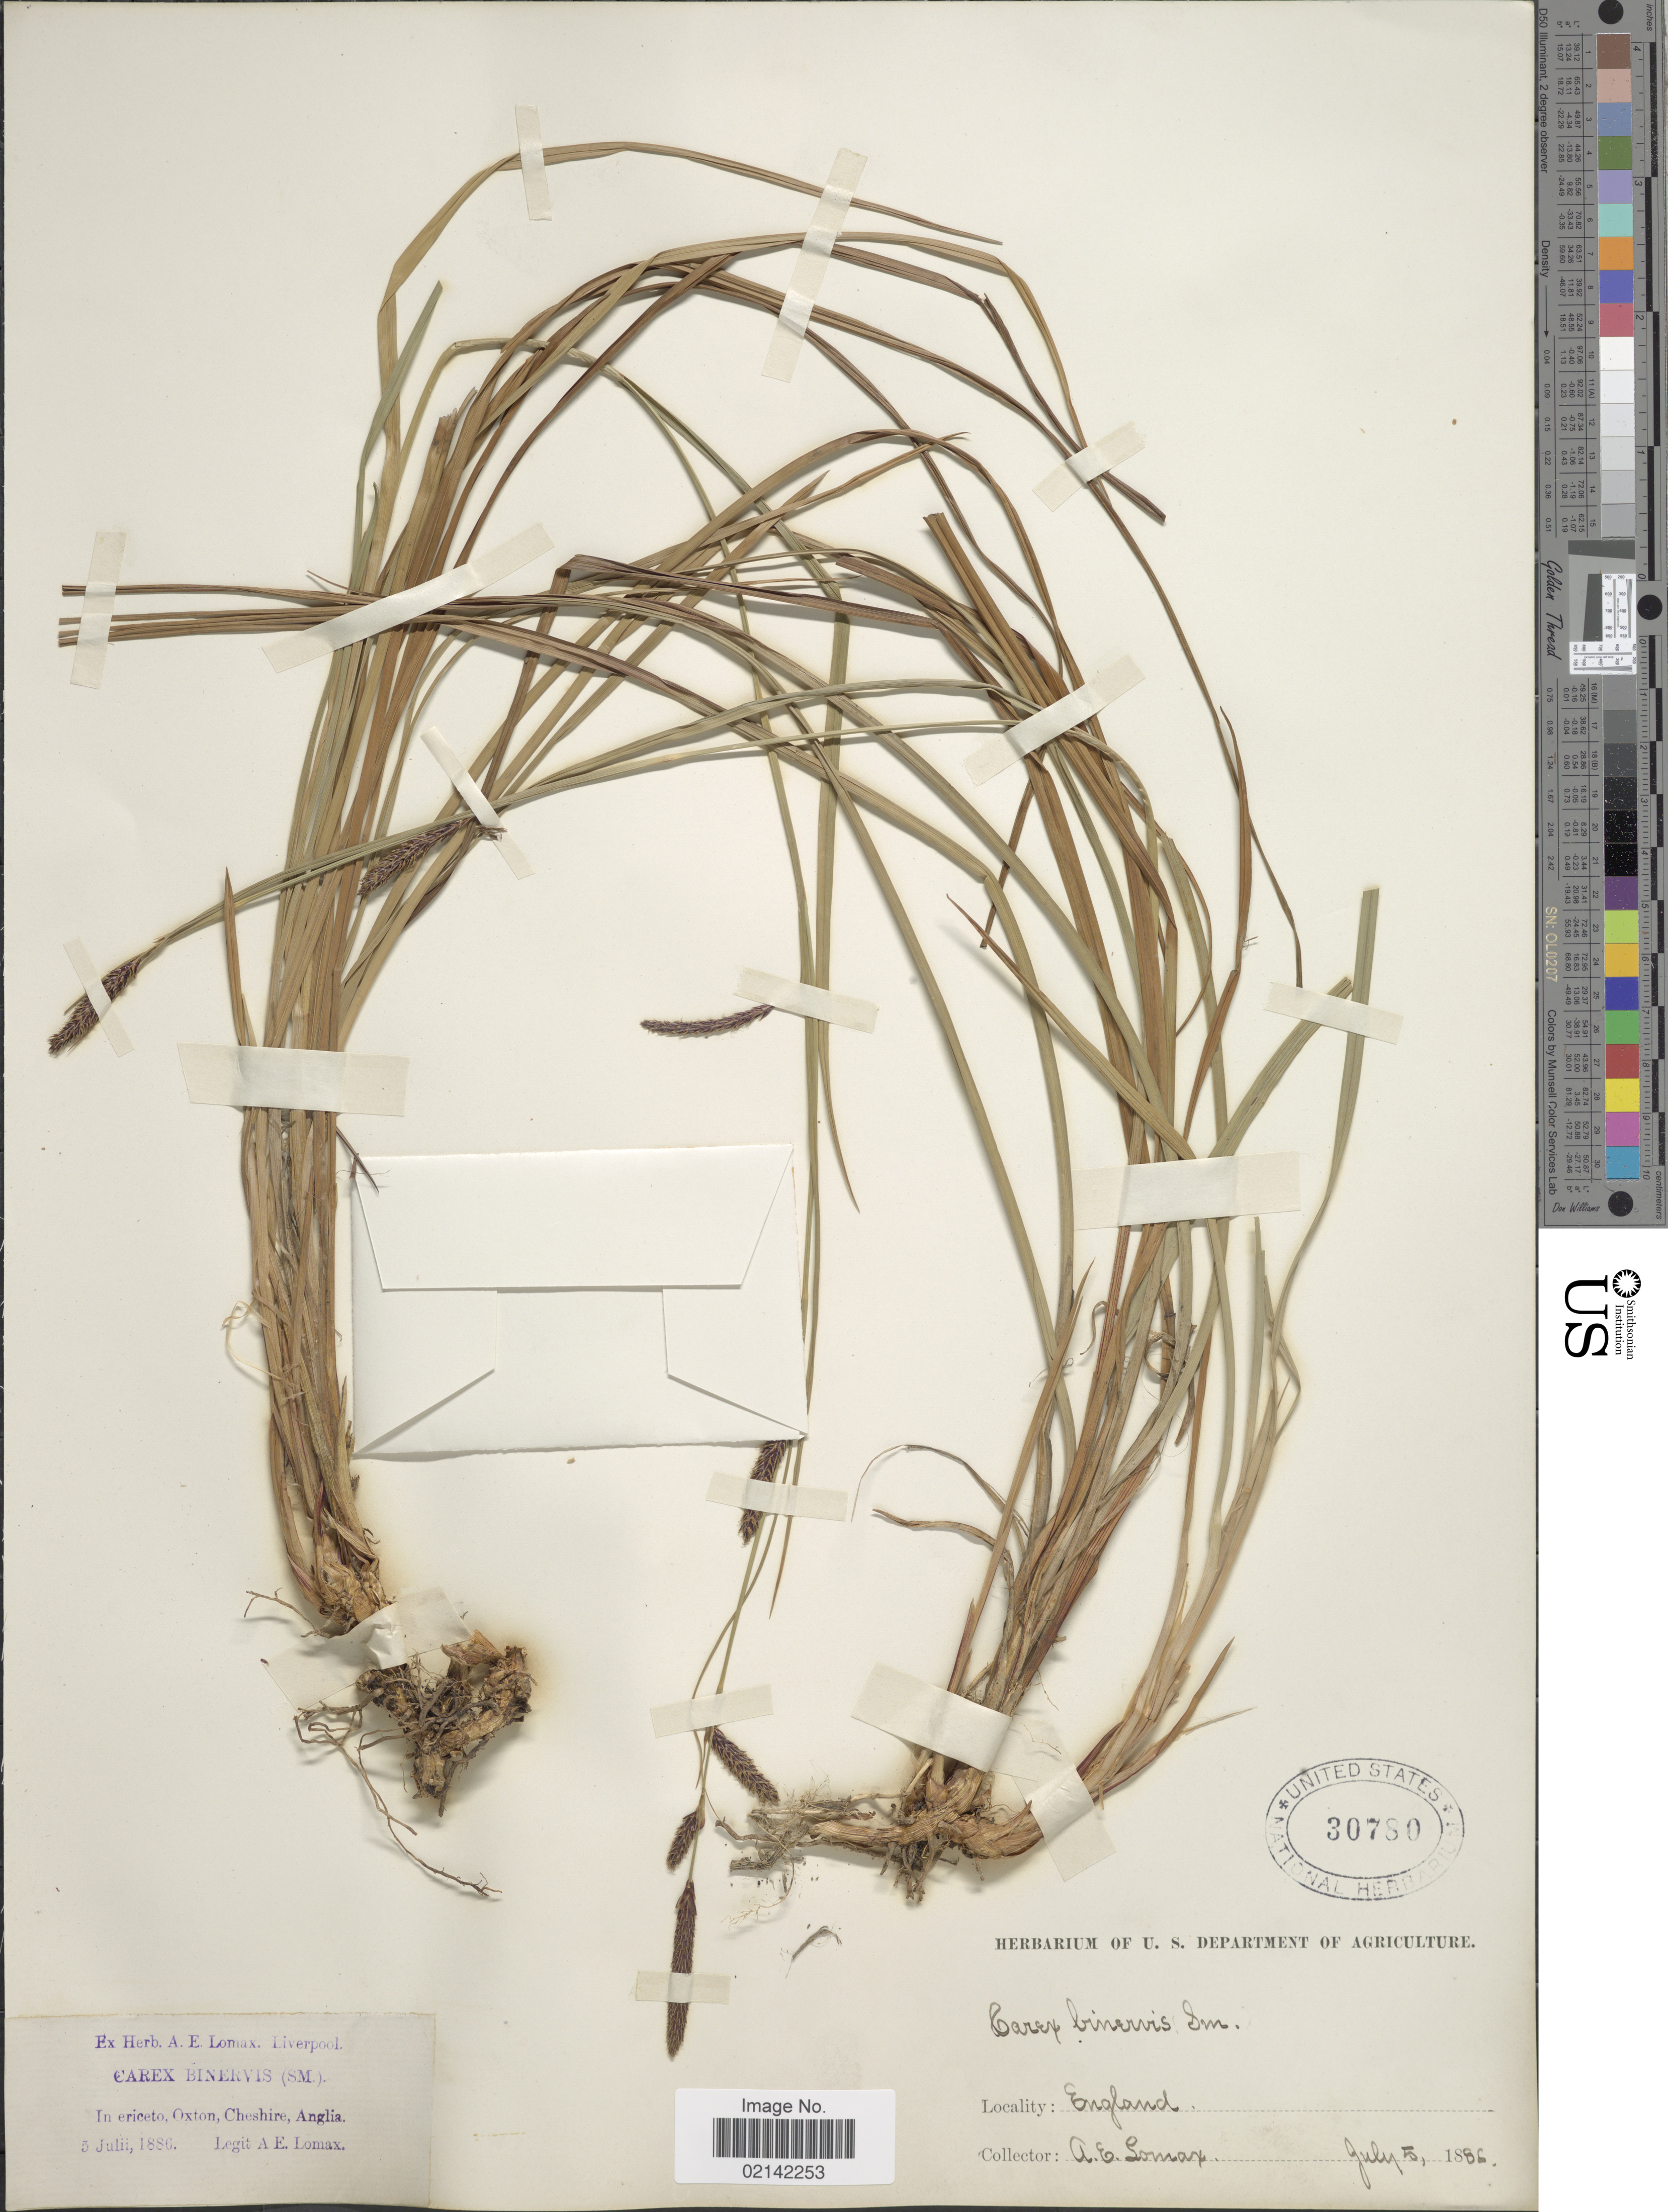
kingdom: Plantae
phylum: Tracheophyta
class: Liliopsida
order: Poales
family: Cyperaceae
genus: Carex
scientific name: Carex binervis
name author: Sm.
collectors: A. Lomax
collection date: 1886-07-05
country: United Kingdom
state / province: England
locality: Oxton, Cheshire, Anglia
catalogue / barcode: US 30780